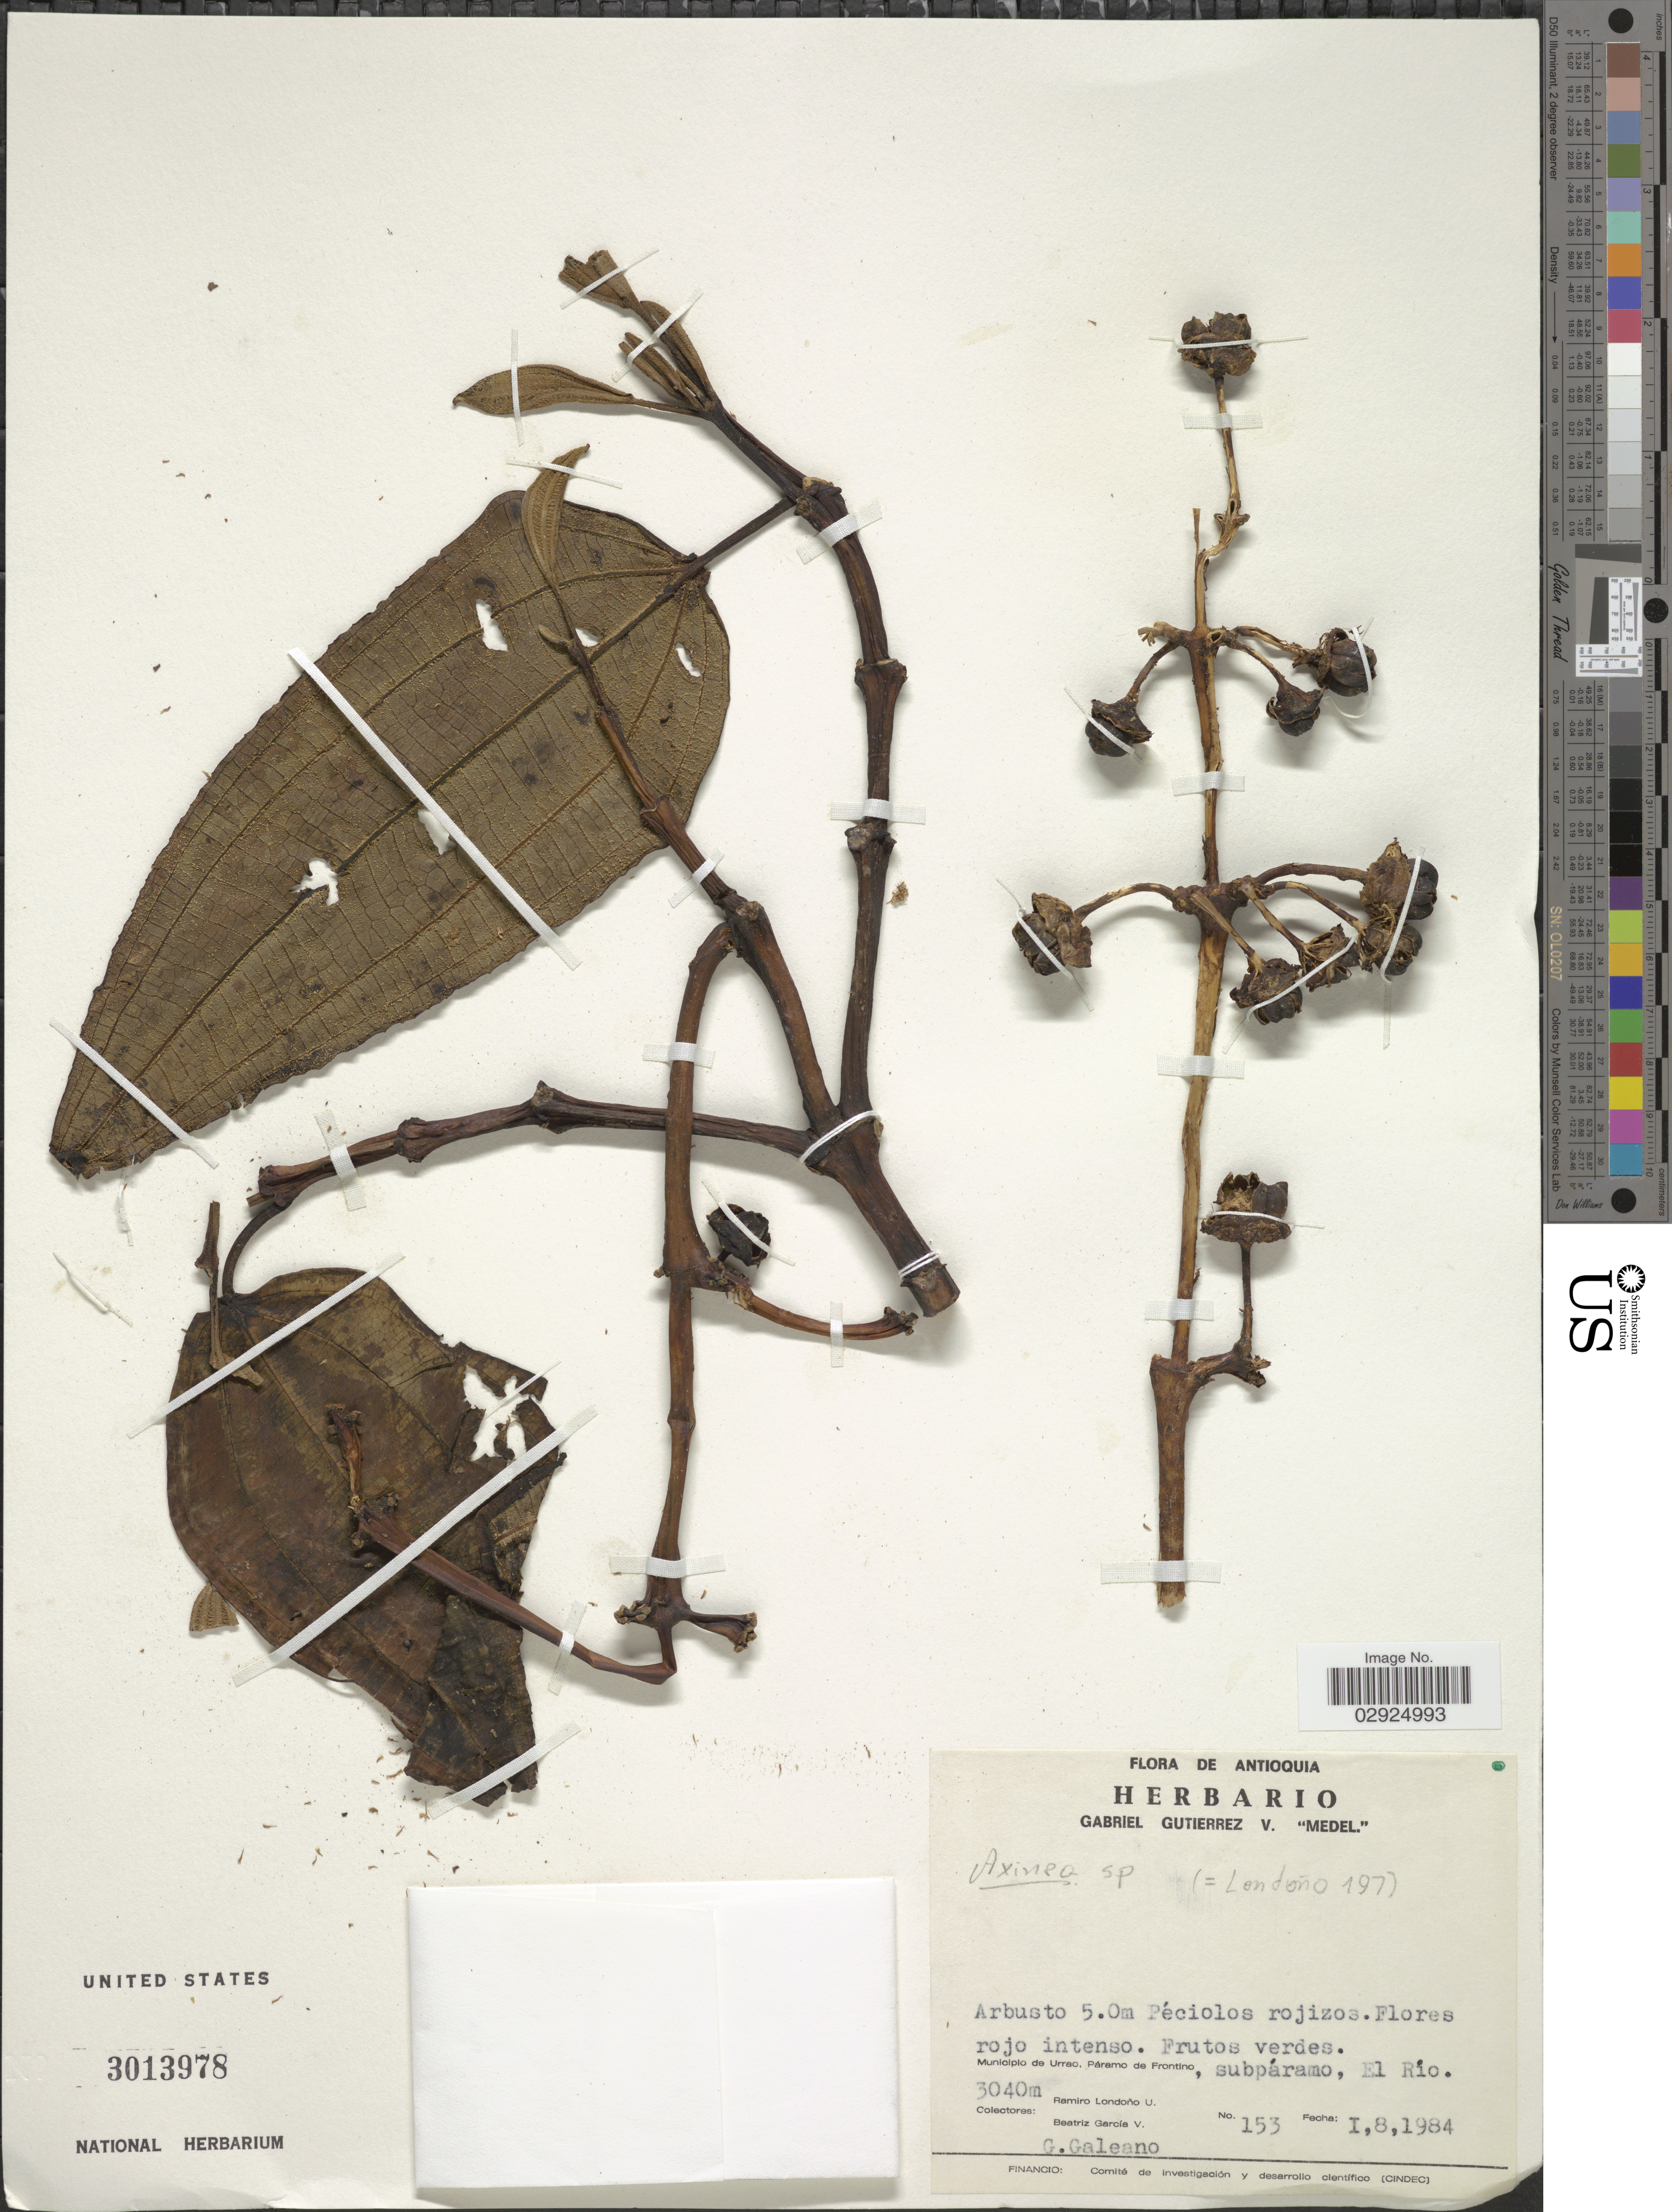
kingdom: Plantae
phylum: Tracheophyta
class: Magnoliopsida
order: Myrtales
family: Melastomataceae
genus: Axinaea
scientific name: Axinaea sp.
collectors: R. Londoño U., B. Garcia V. & G. A. Galeano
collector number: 153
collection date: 1984-08-01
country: Colombia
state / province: Antioquia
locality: Municipio de Urrao, Páramo de Frontino, subpáramo El Rio.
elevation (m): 3040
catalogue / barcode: US 3013978